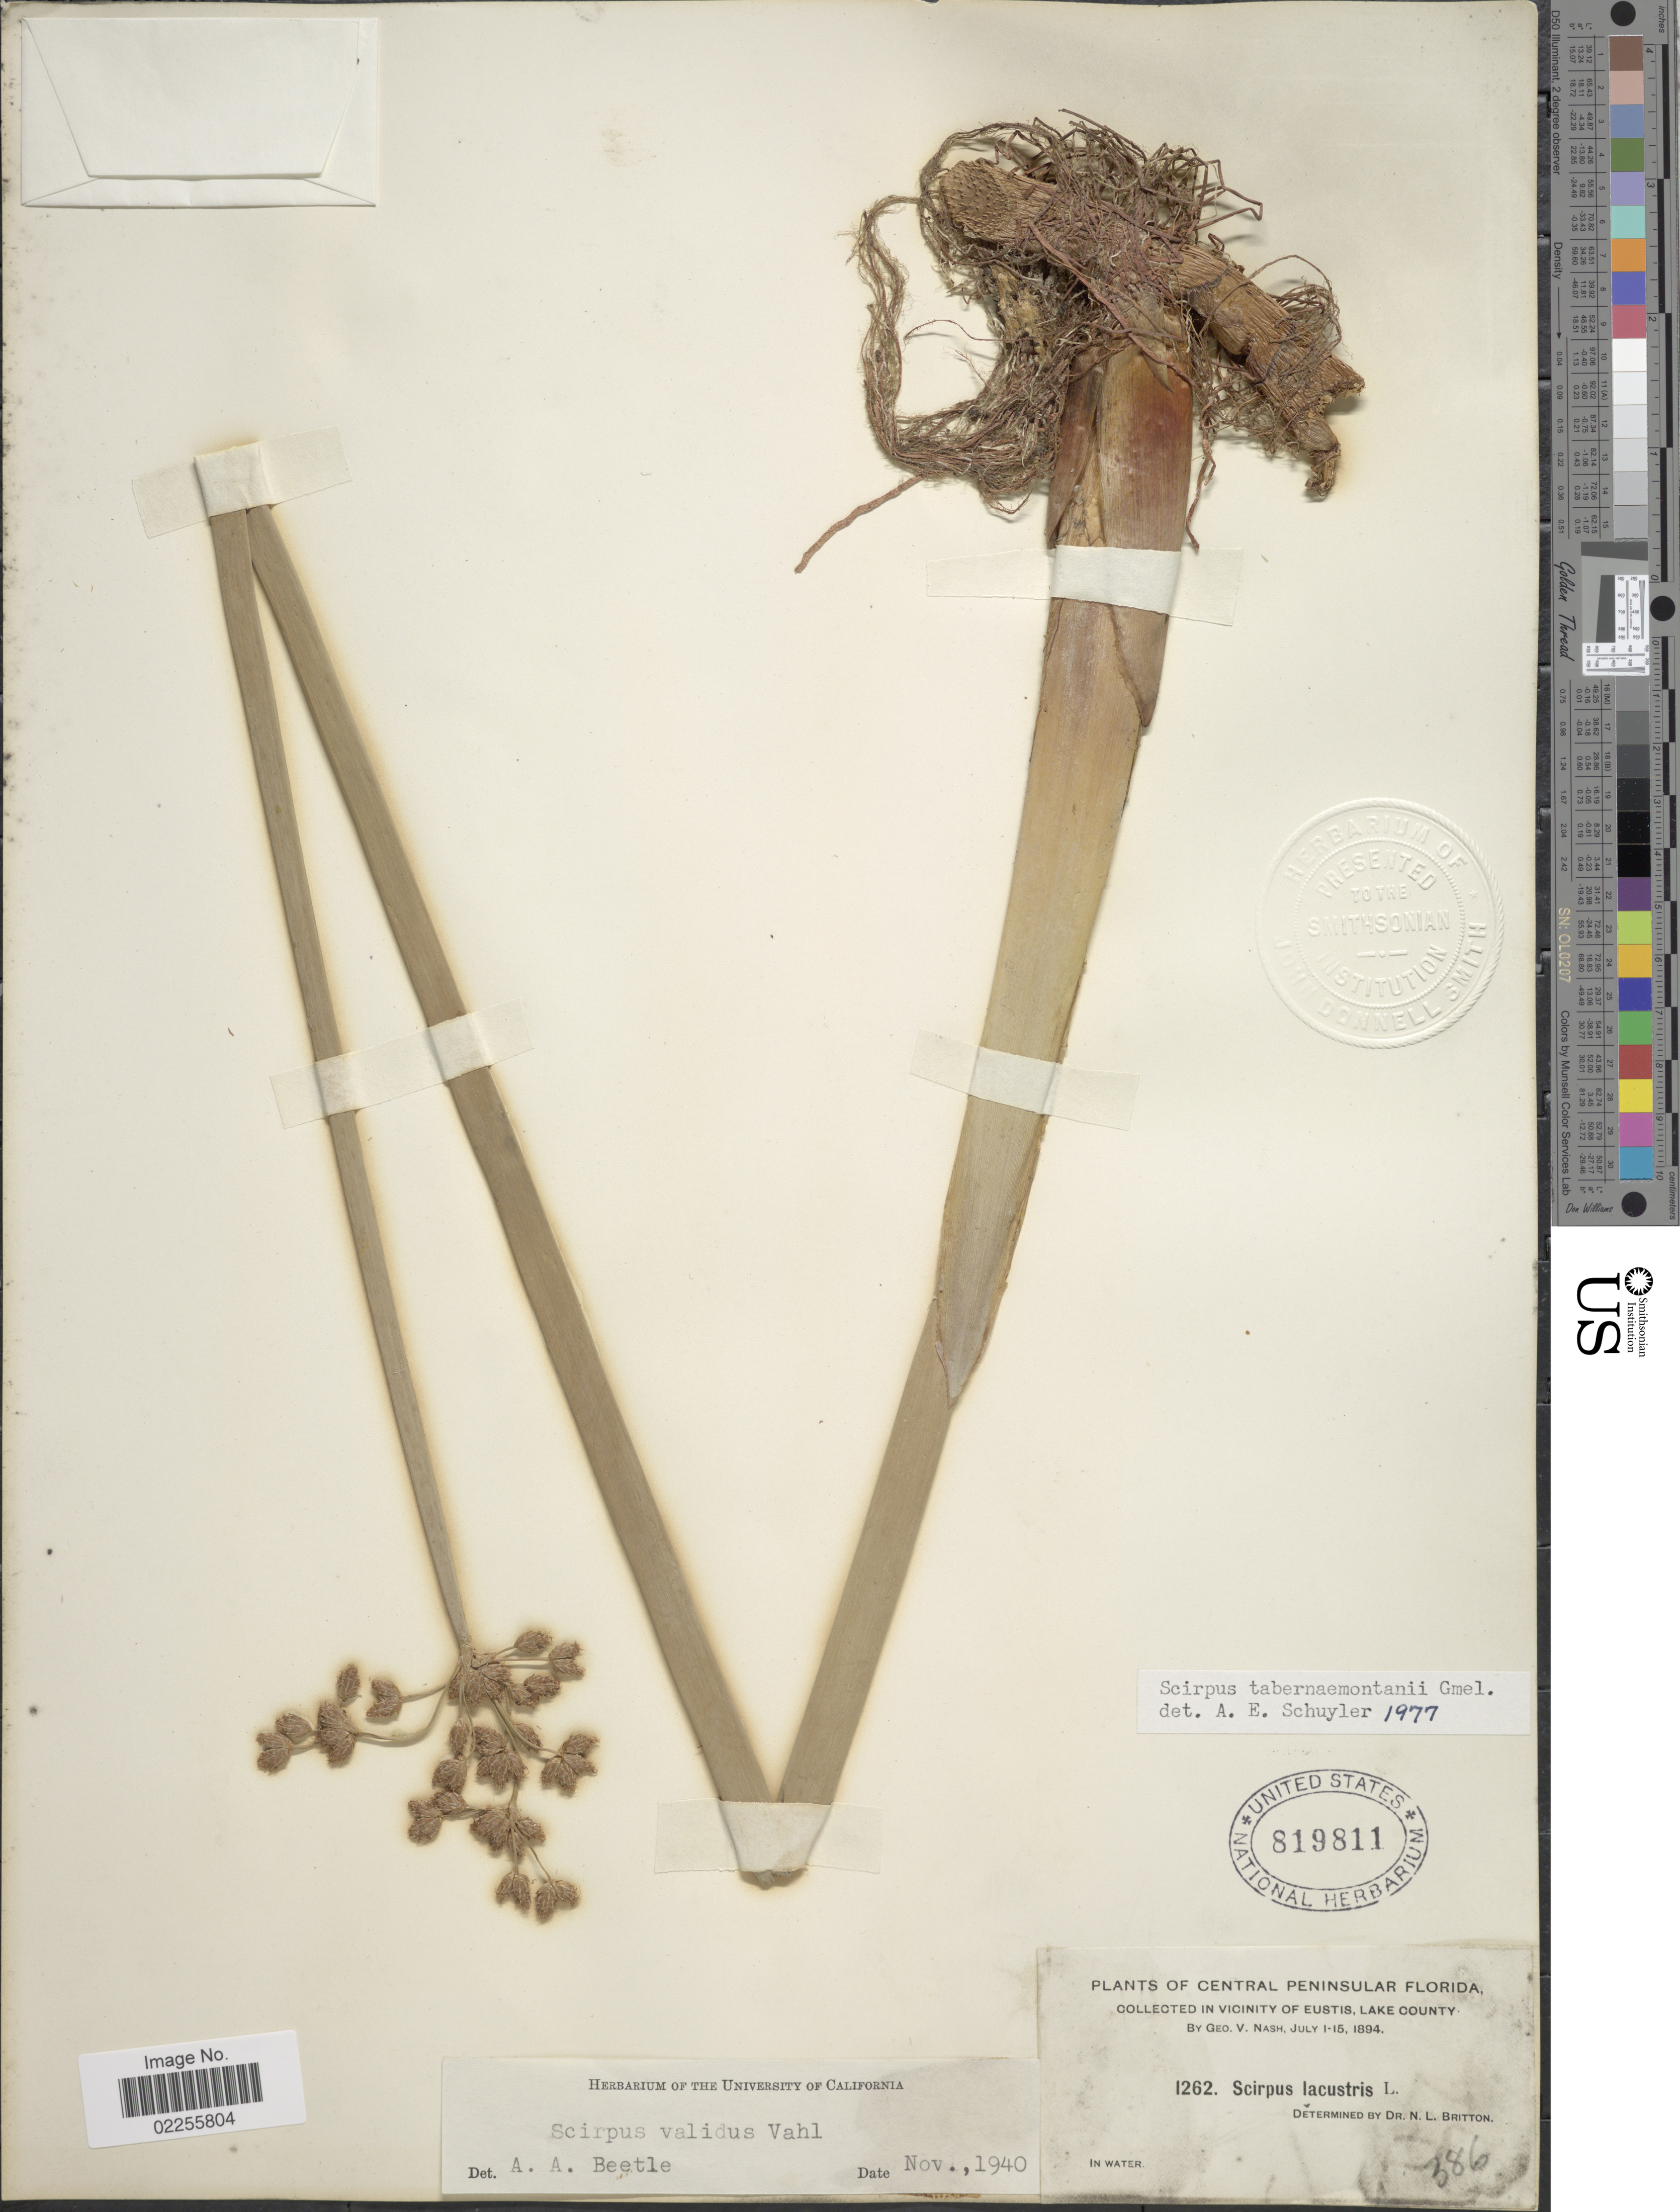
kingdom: Plantae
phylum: Tracheophyta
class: Liliopsida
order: Poales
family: Cyperaceae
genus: Schoenoplectus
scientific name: Schoenoplectus tabernaemontani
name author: (C.C. Gmel.) Palla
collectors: G. V. Nash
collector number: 1262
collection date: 1894-07-01/1894-07-15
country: United States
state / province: Florida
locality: Central Peninsular, in vicinity of Eustis, Lake County.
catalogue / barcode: US 819811